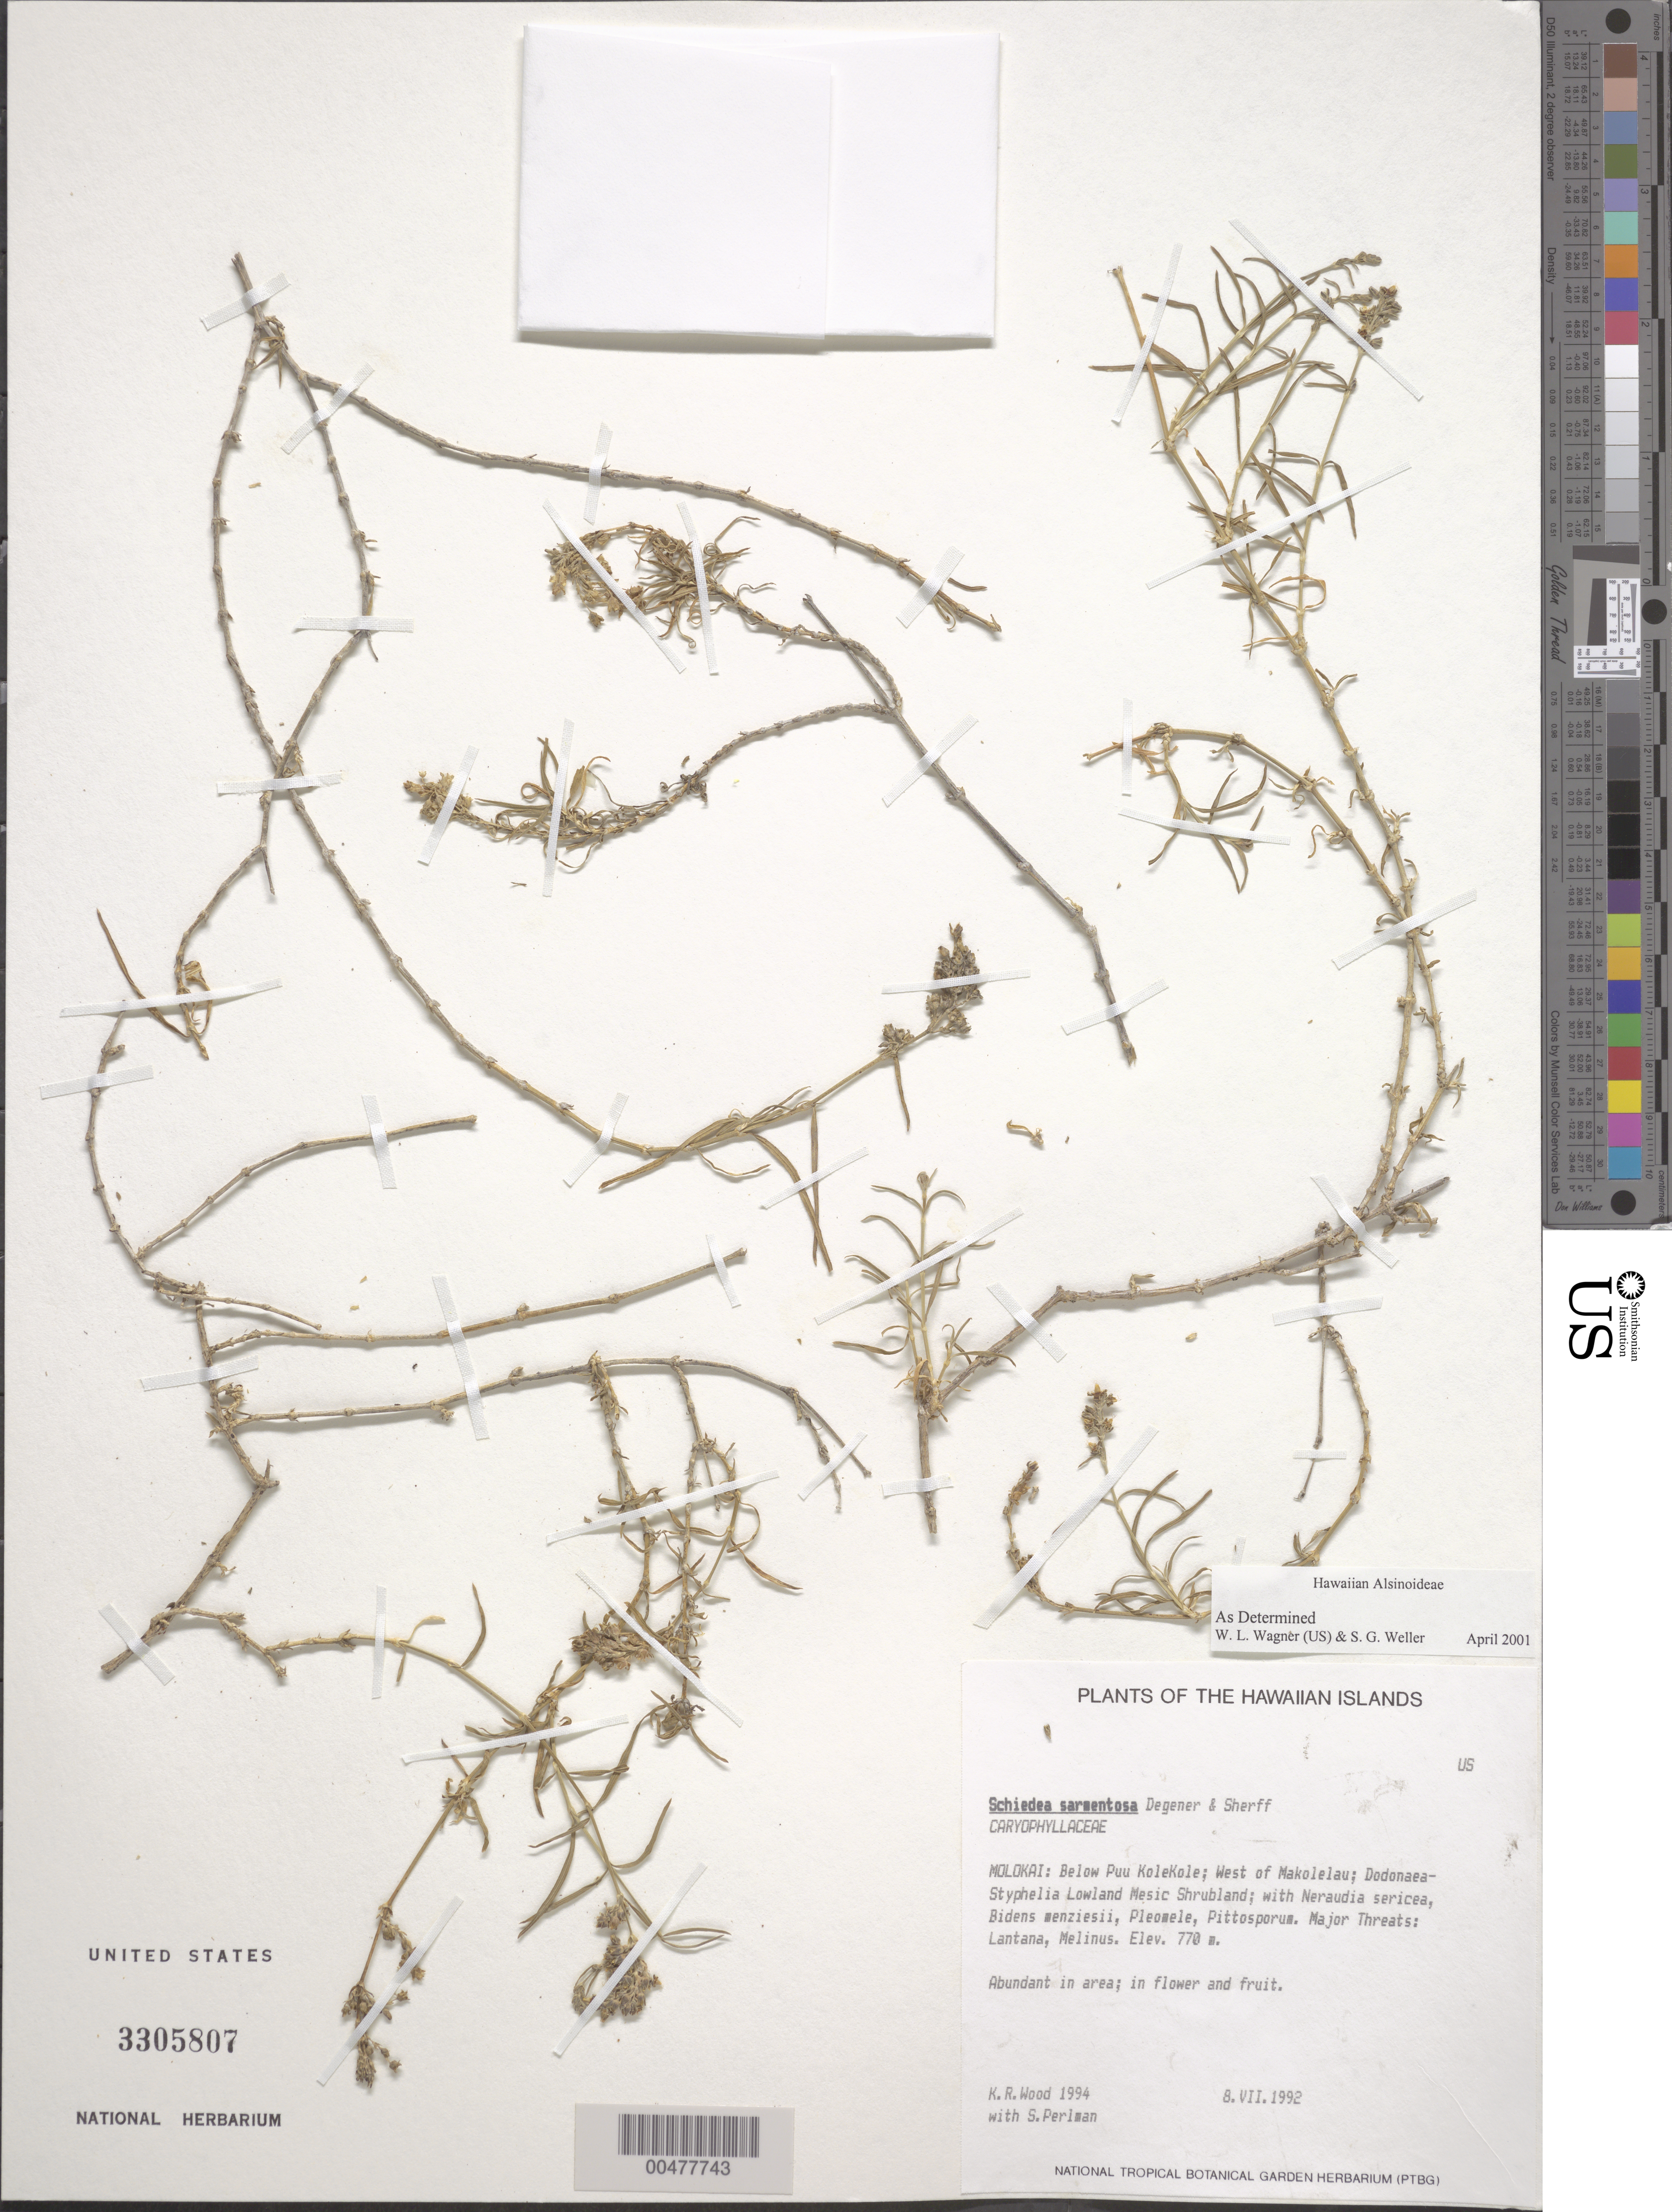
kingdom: Plantae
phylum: Tracheophyta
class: Magnoliopsida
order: Caryophyllales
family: Caryophyllaceae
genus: Schiedea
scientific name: Schiedea sarmentosa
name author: O. Deg. & Sherff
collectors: K. R. Wood & S. P. Perlman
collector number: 1994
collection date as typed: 8 Jul 1992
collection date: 1992-07-08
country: United States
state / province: Hawaii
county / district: Maui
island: Moloka'i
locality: Below Puu Kolekole, W of Makolelau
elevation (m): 770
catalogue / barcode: US 3305807